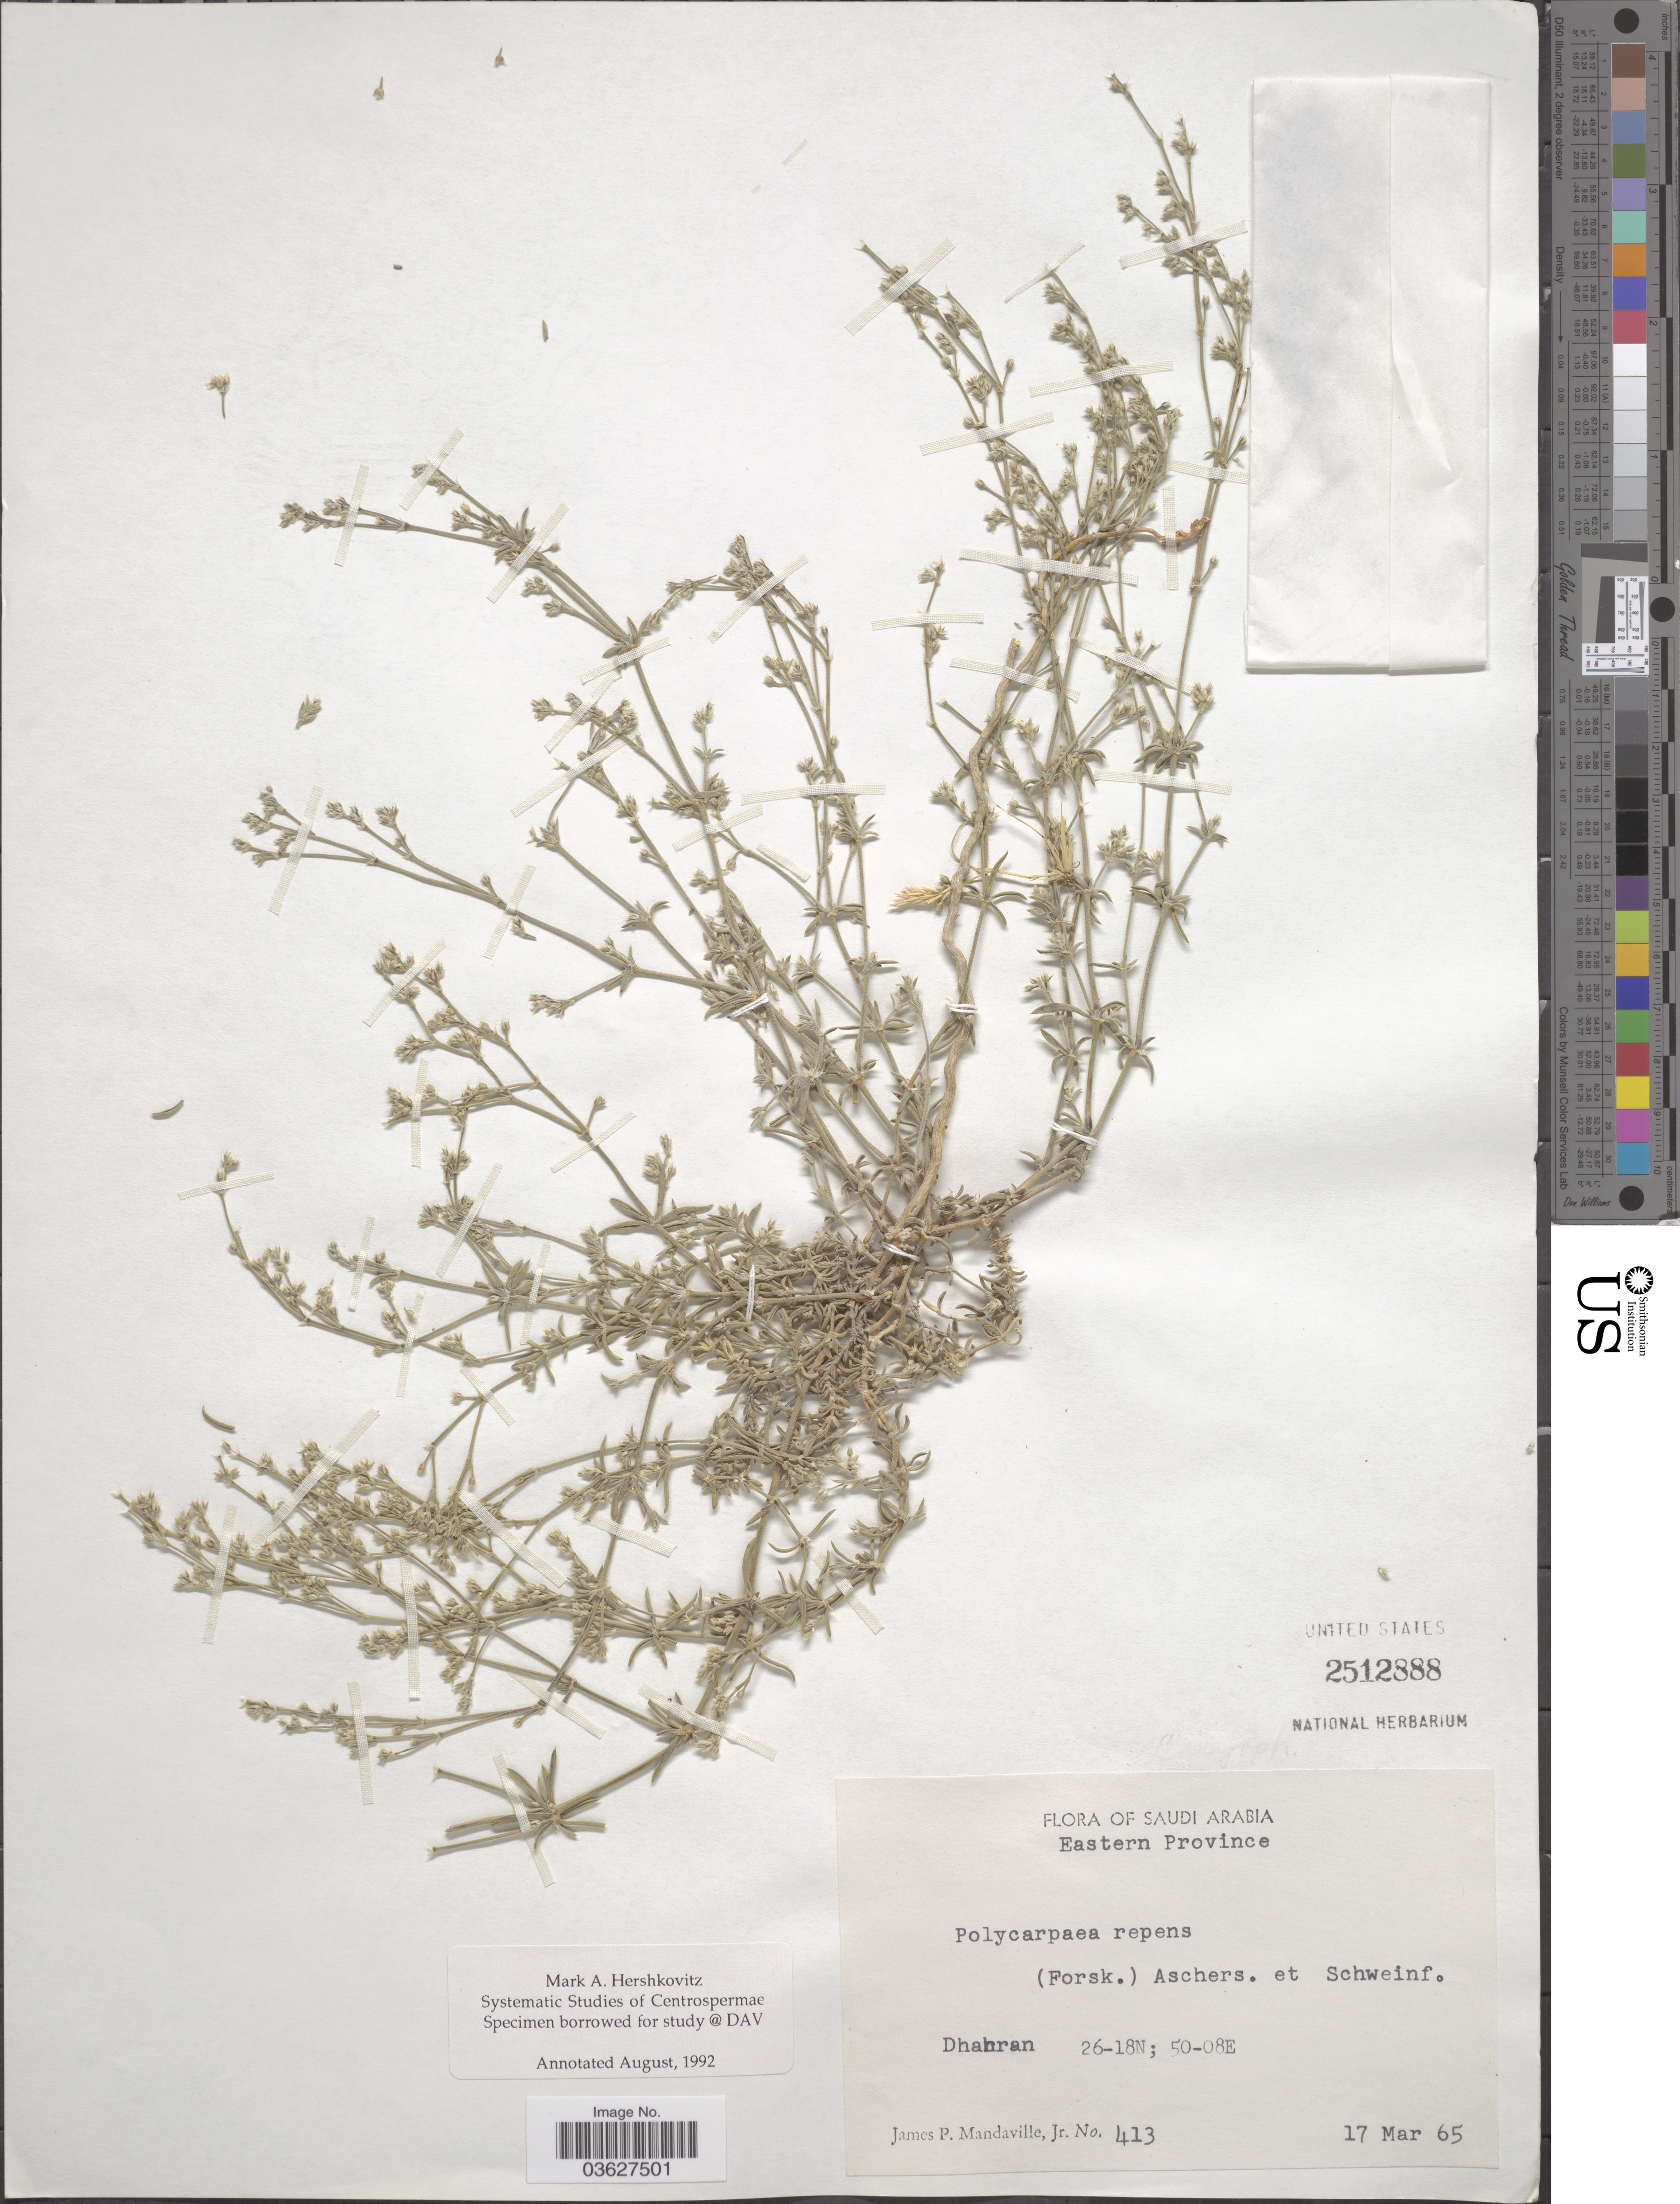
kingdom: Plantae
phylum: Tracheophyta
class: Magnoliopsida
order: Caryophyllales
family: Caryophyllaceae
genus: Polycarpaea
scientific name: Polycarpaea repens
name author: (Forssk.) Asch. & Schweinf.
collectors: J. Mandaville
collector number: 413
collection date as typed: Transcribed d/m/y: 17/3/65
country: Saudi Arabia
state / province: Ash Sharqiyah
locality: Eastern Province. Dhahran.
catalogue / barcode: US 2512888